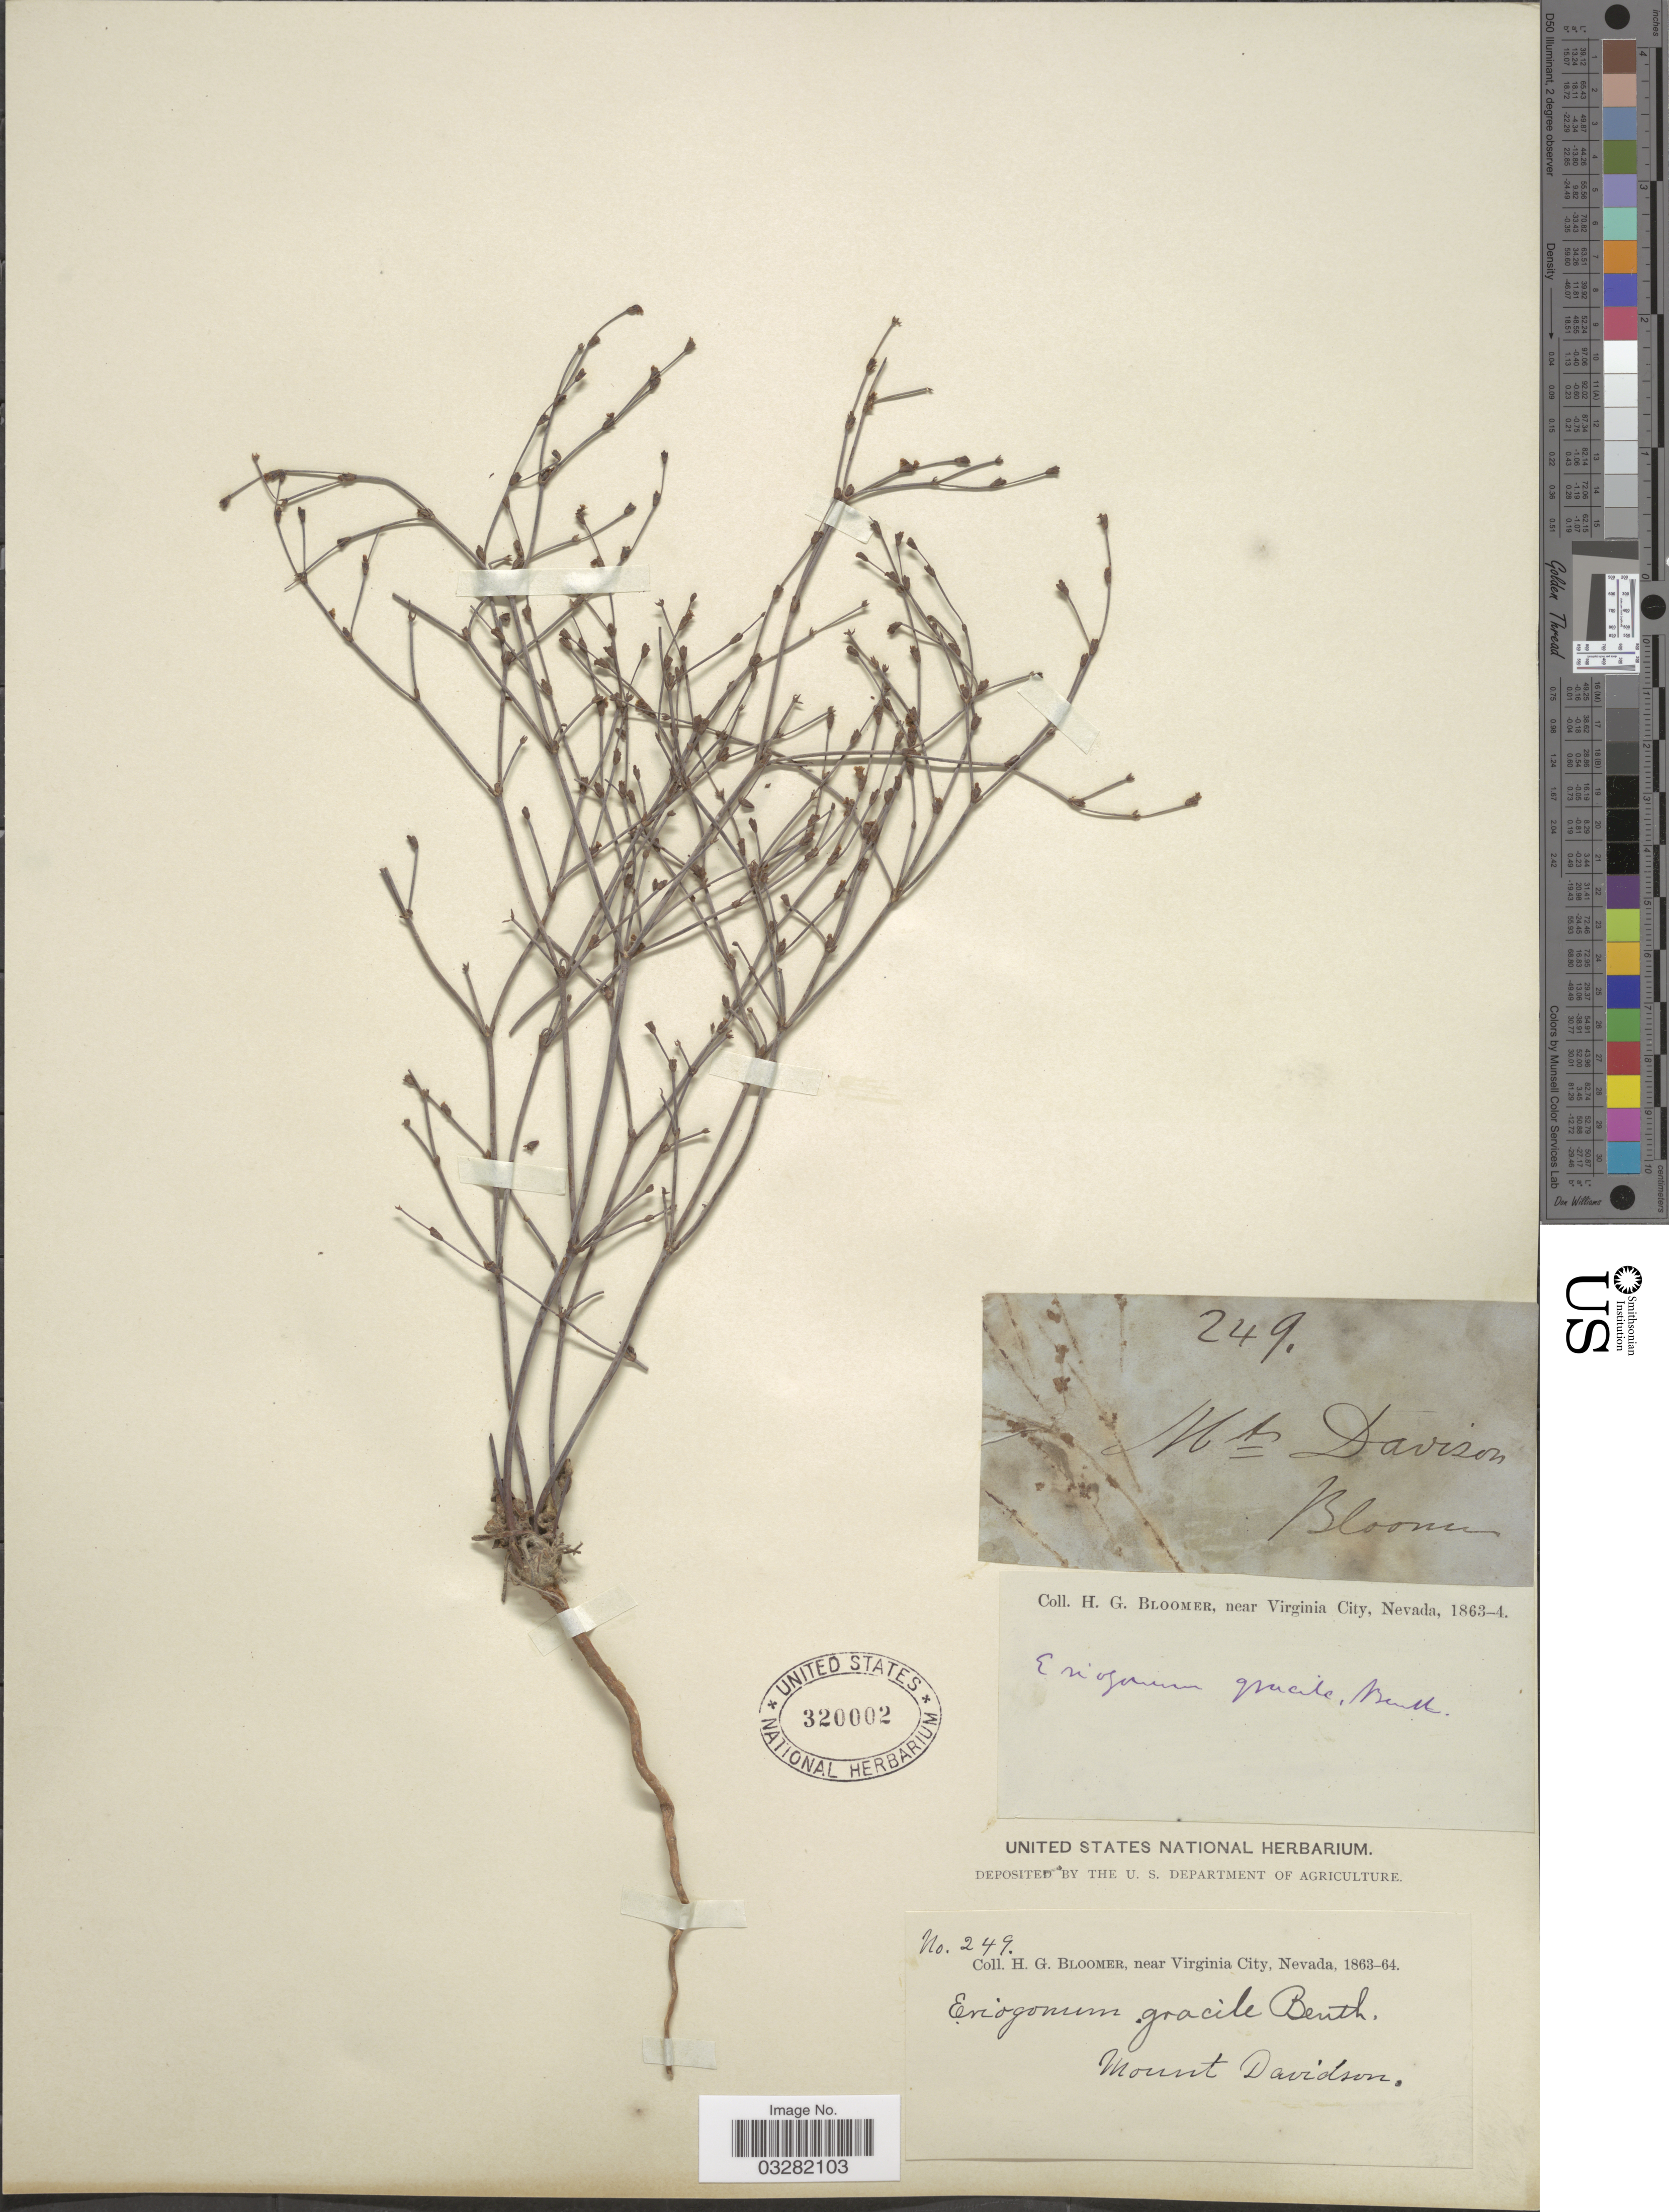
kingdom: Plantae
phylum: Tracheophyta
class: Magnoliopsida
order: Caryophyllales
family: Polygonaceae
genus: Eriogonum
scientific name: Eriogonum vimineum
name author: Douglas ex Benth.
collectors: H. Bloomer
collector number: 249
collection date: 1863/1864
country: United States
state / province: Nevada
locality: Near Virginia City. Mount Davidson.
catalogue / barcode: US 320002